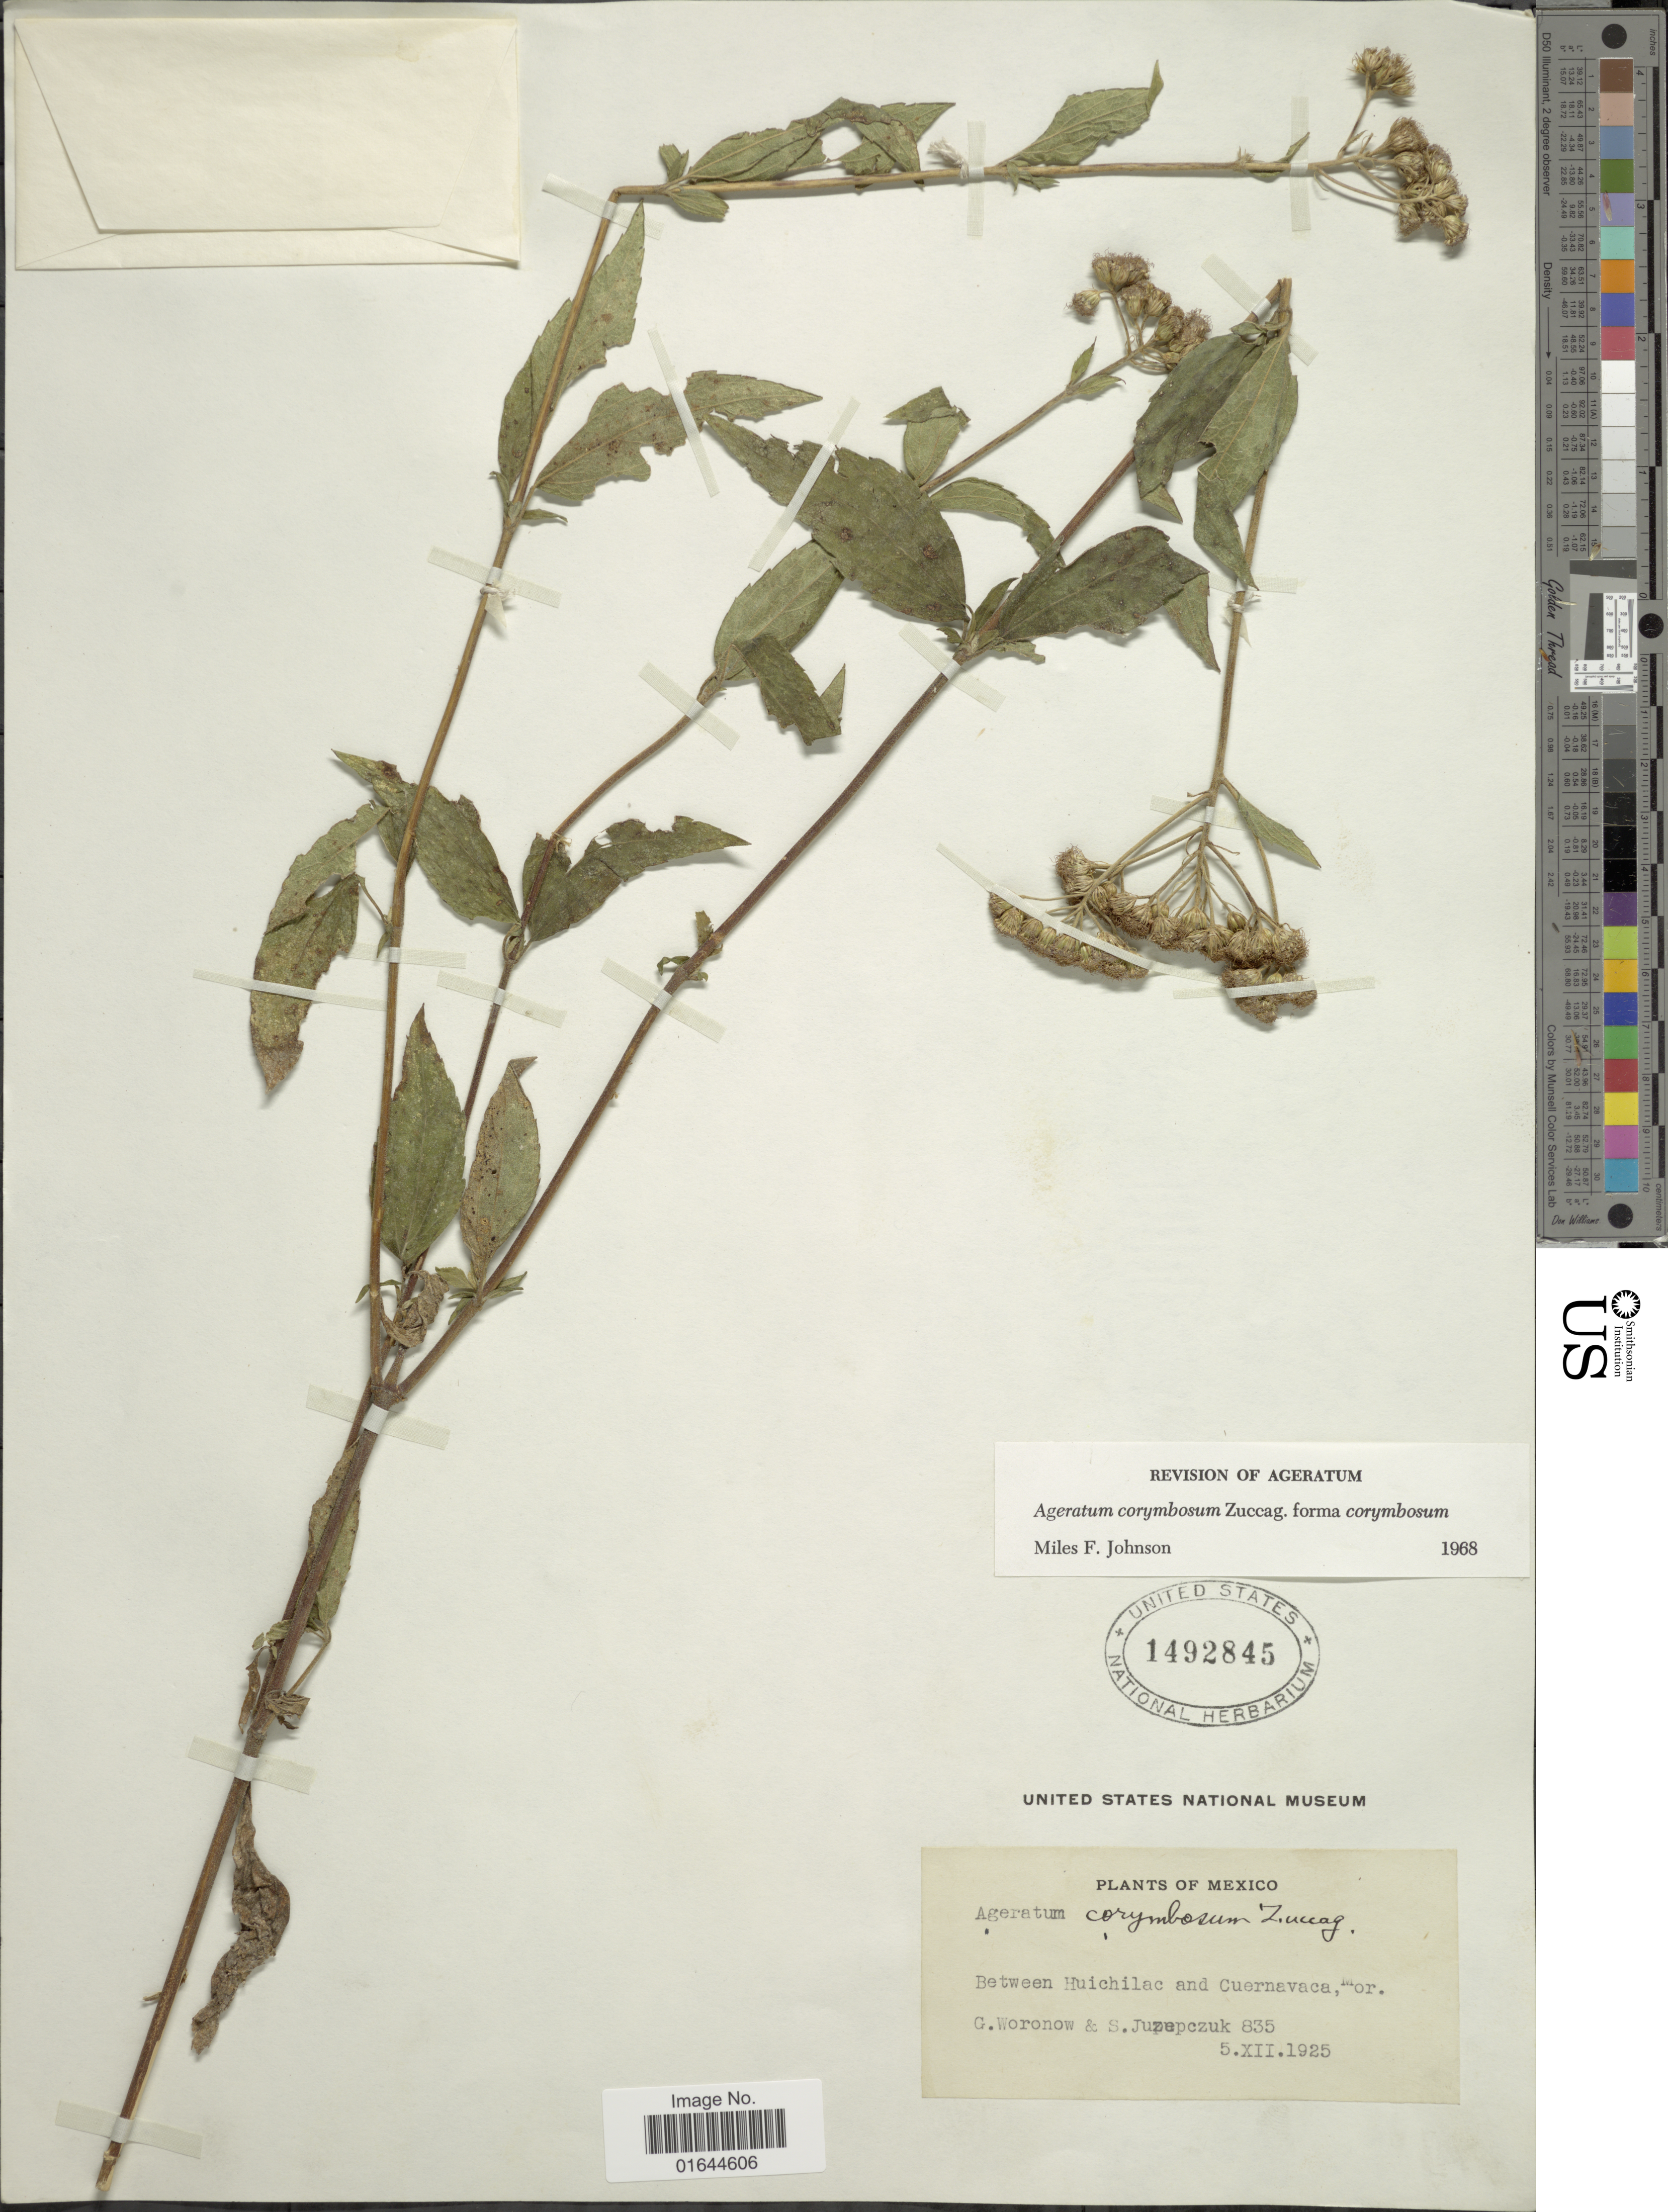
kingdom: Plantae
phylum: Tracheophyta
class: Magnoliopsida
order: Asterales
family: Asteraceae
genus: Ageratum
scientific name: Ageratum corymbosum f. corymbosum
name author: Zuccagni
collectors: G. Woronow & S. V. Juzepczuk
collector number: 835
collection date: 1925-12-05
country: Mexico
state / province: Morelos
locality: Between Huichilac and Cuernavaca, Mor.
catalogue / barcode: US 1492845